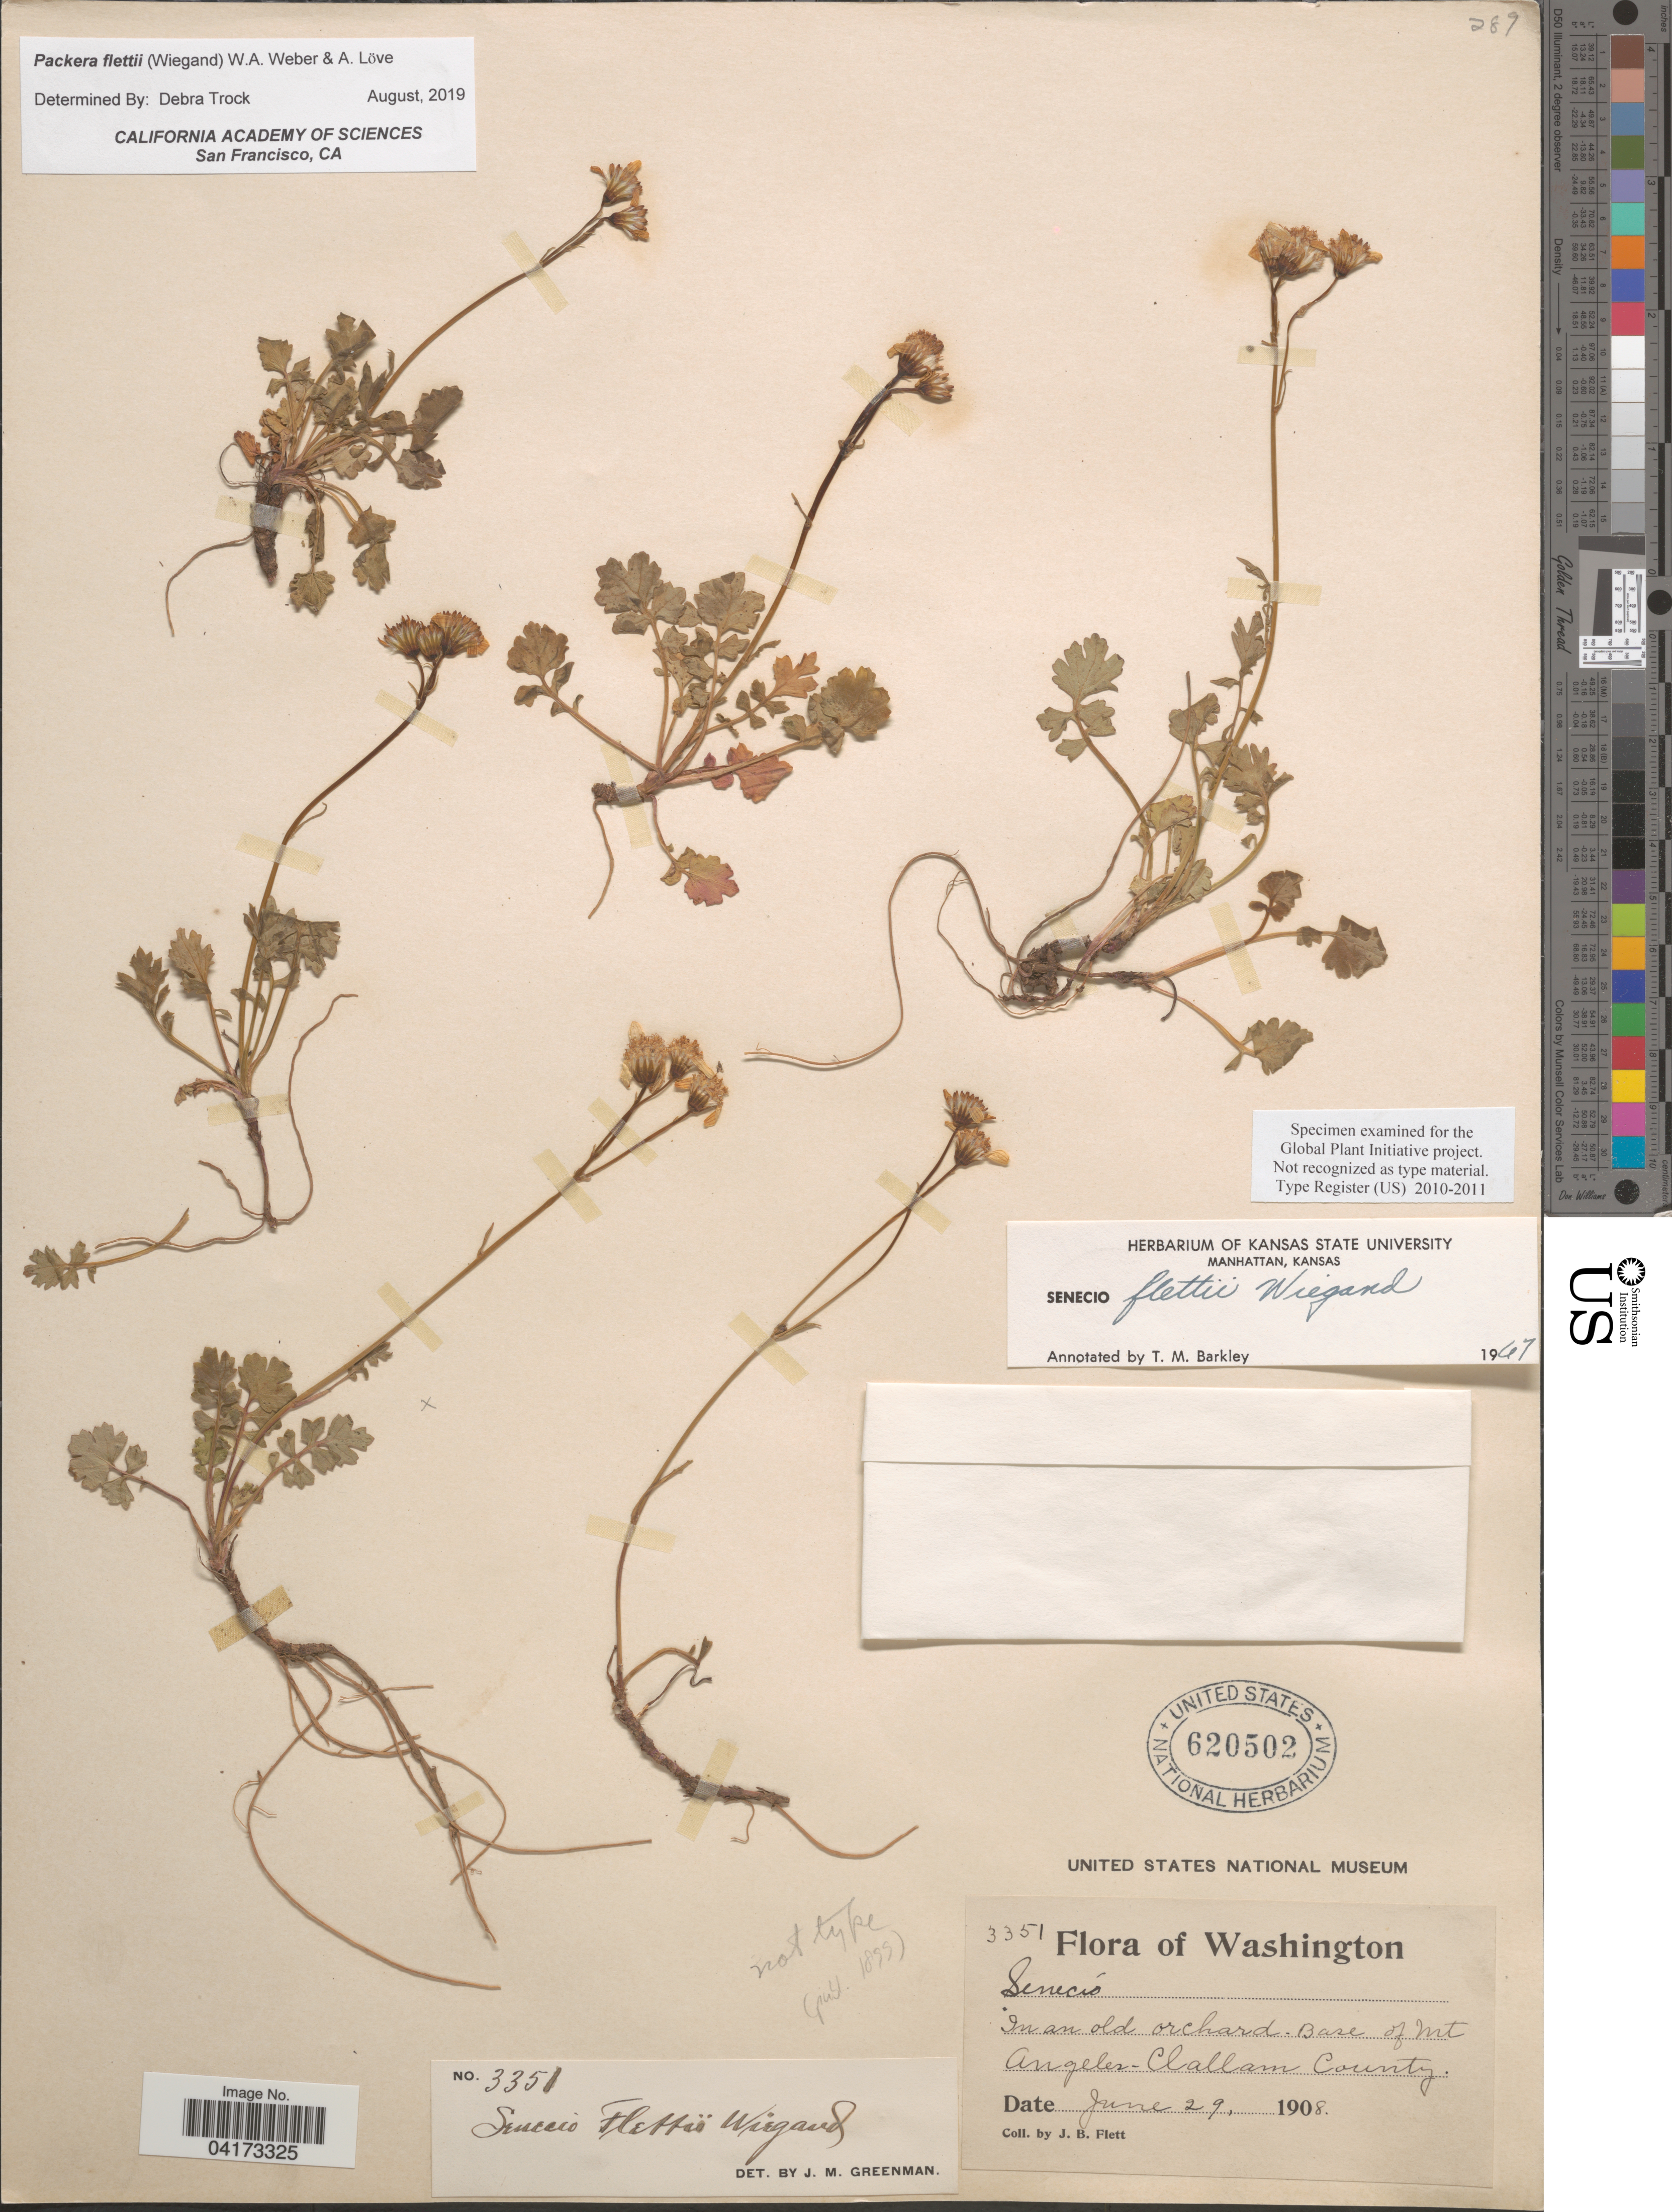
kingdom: Plantae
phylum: Tracheophyta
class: Magnoliopsida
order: Asterales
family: Asteraceae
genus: Packera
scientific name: Packera flettii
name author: (Wiegand) W.A. Weber & Á. Löve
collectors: J. Flett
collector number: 3351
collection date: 1908-06-29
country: United States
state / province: Washington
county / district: Clallam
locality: Base of Mt Angeles. Clallam County.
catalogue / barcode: US 620502